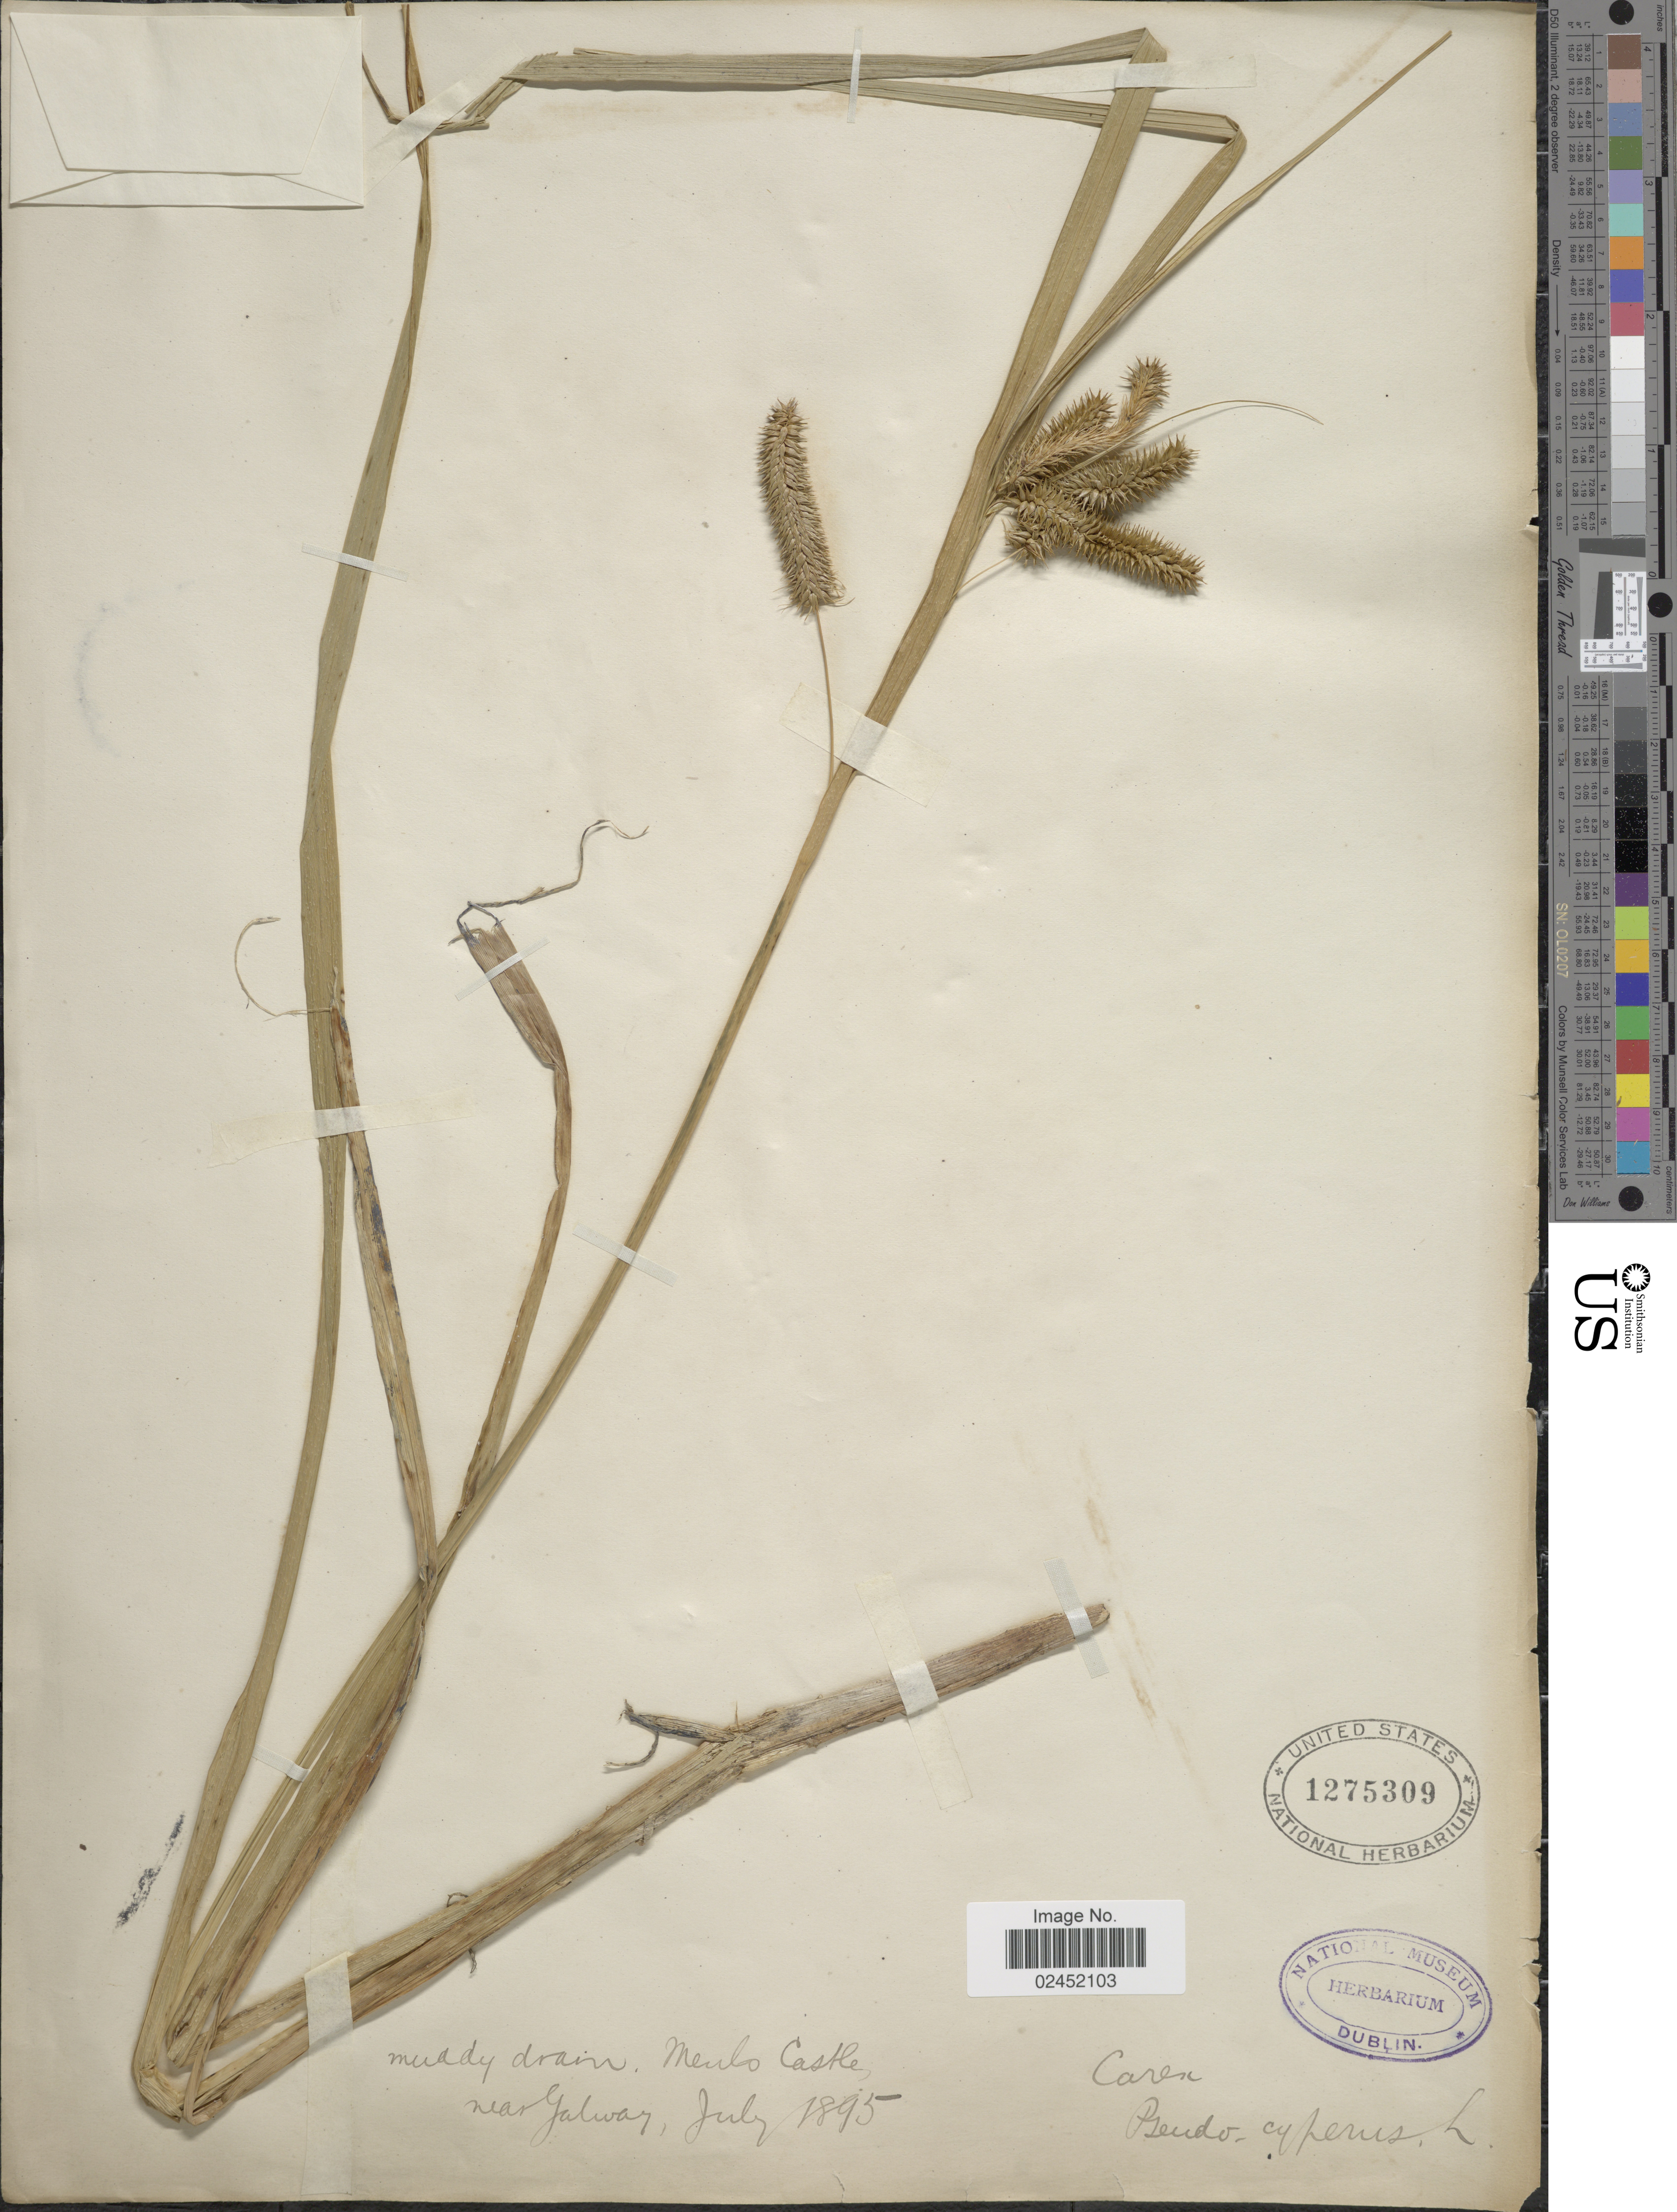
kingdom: Plantae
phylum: Tracheophyta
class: Liliopsida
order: Poales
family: Cyperaceae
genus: Carex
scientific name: Carex pseudocyperus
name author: L.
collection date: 1895-07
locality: Menlo Castle, near Galway,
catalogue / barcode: US 1275309